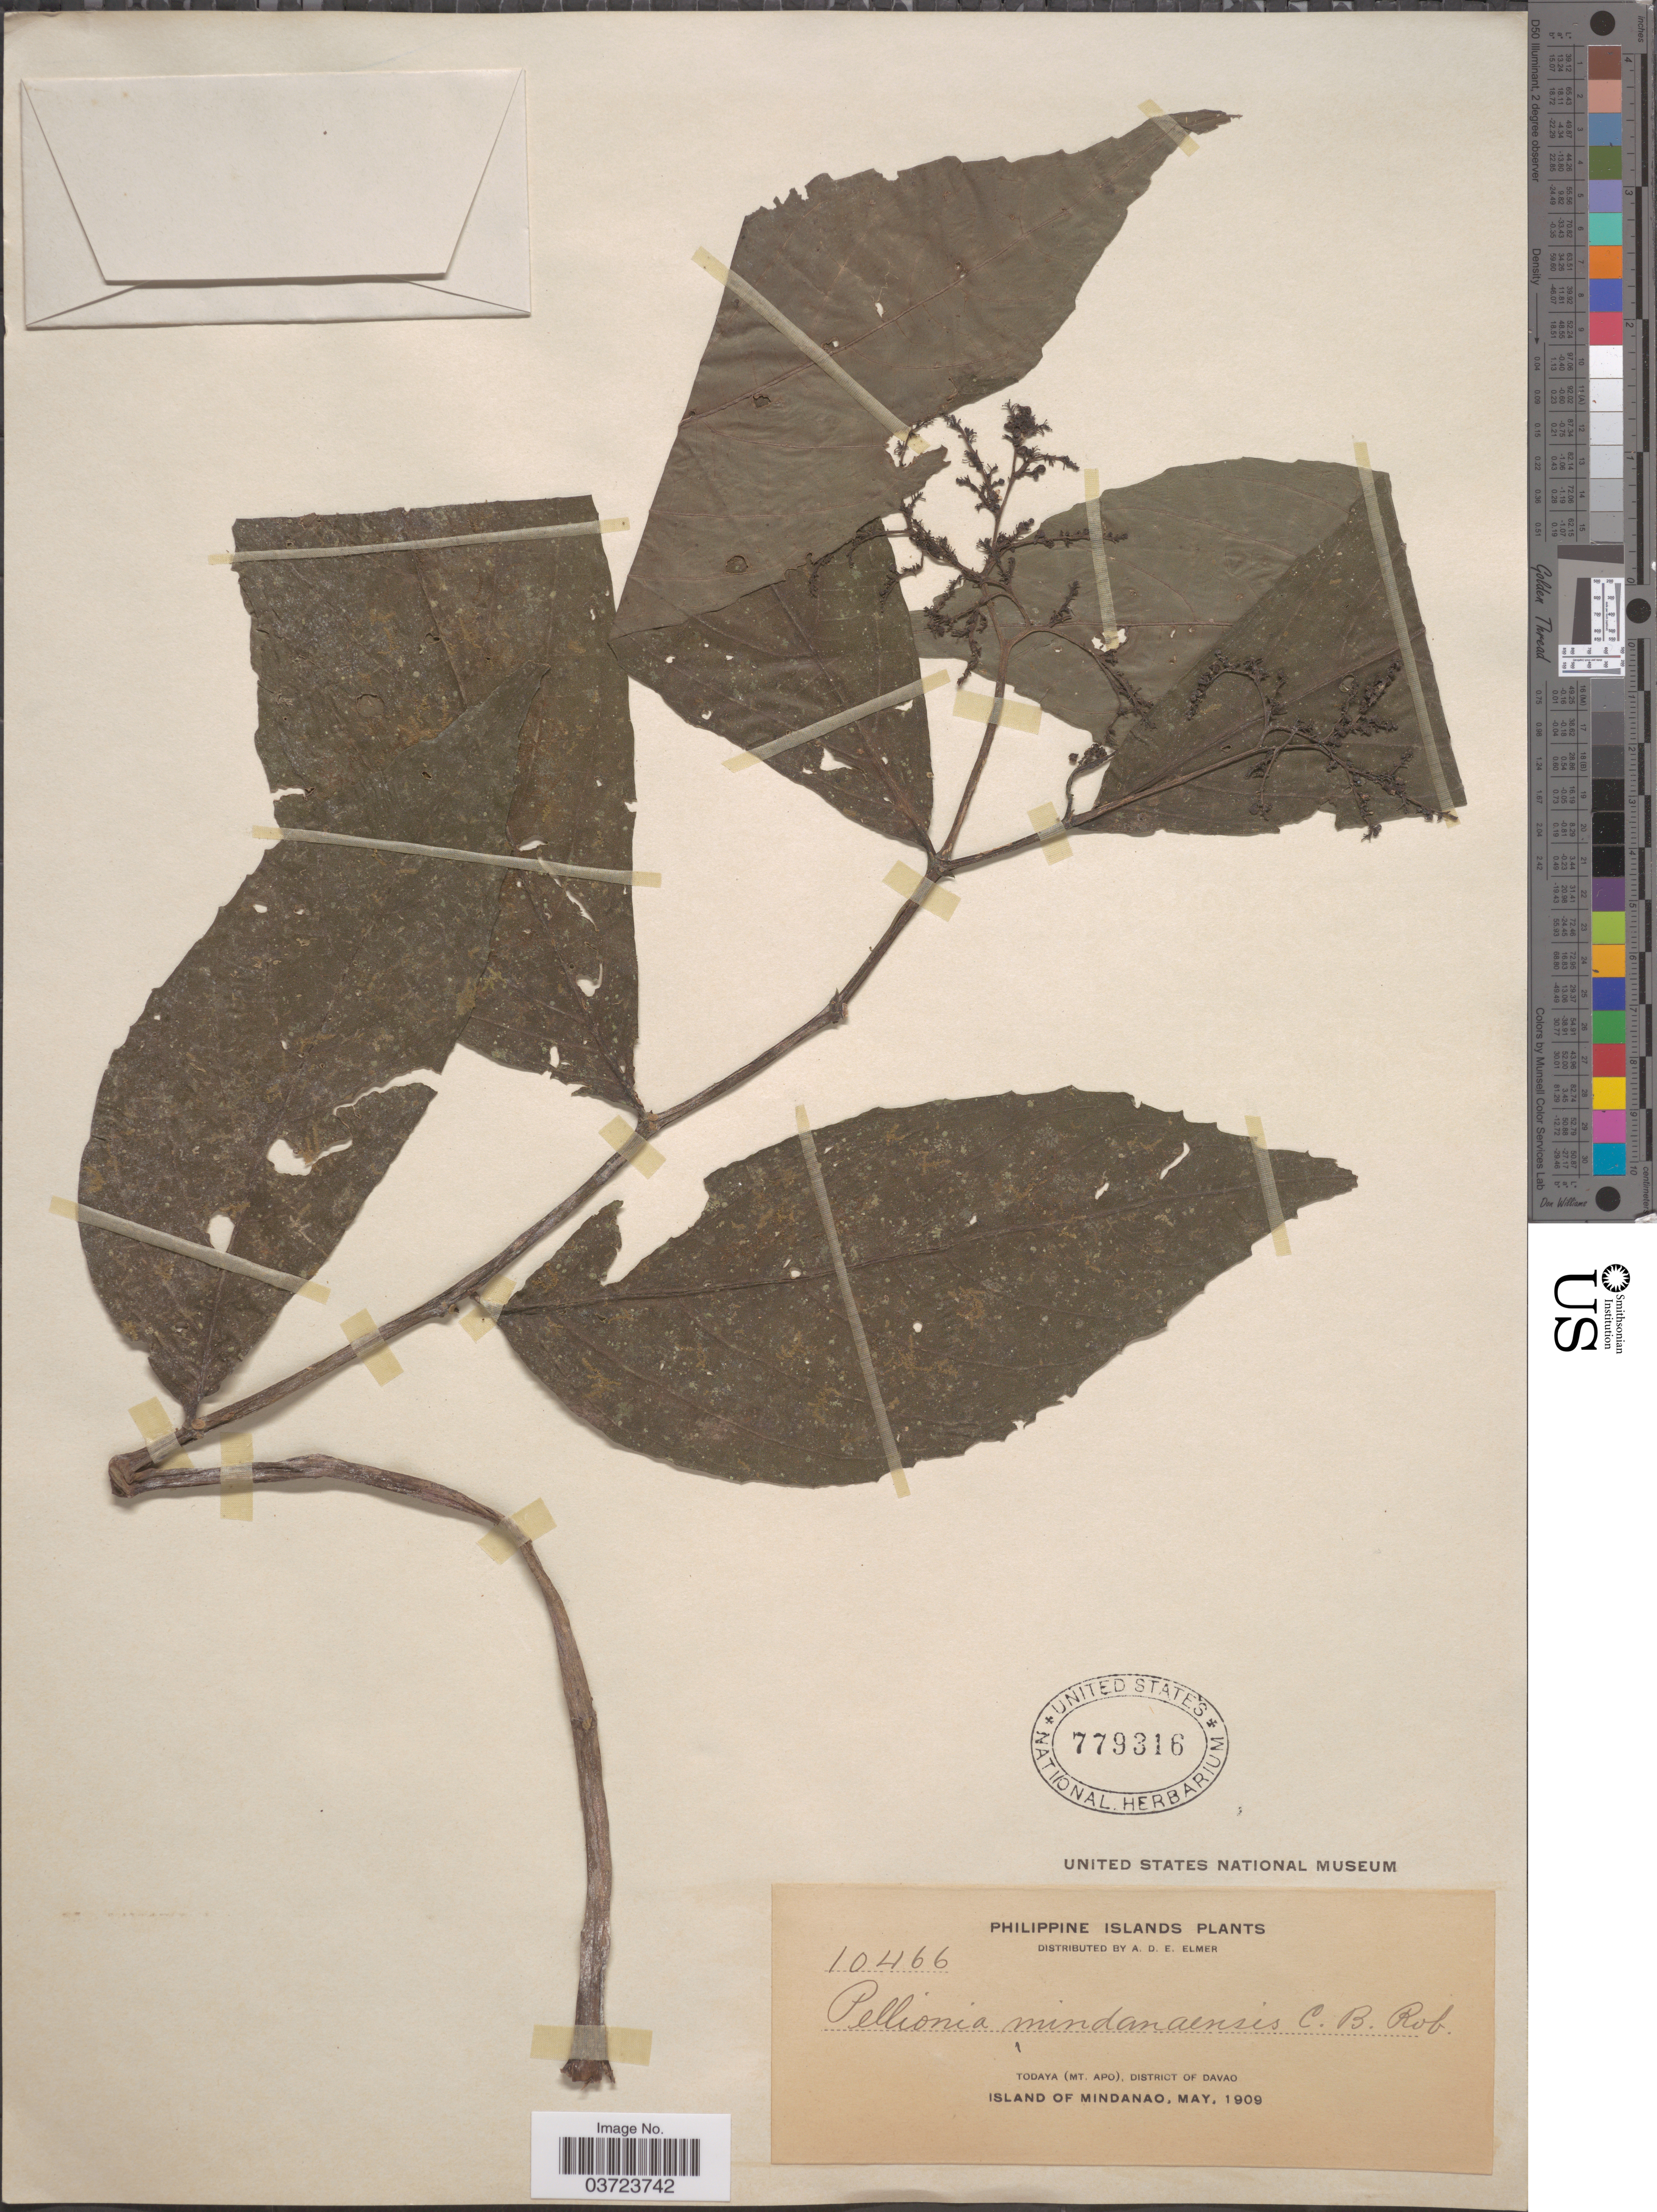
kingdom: Plantae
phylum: Tracheophyta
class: Magnoliopsida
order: Rosales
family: Urticaceae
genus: Elatostema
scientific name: Elatostema mindanaense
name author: (C.B. Rob.) H. Schroet.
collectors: A. D. E. Elmer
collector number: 10466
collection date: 1909-05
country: Philippines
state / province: Davao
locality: Philippine Islands. Todaya (Mt. Apo), District of Davao. Island of Mindanao.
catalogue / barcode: US 779316